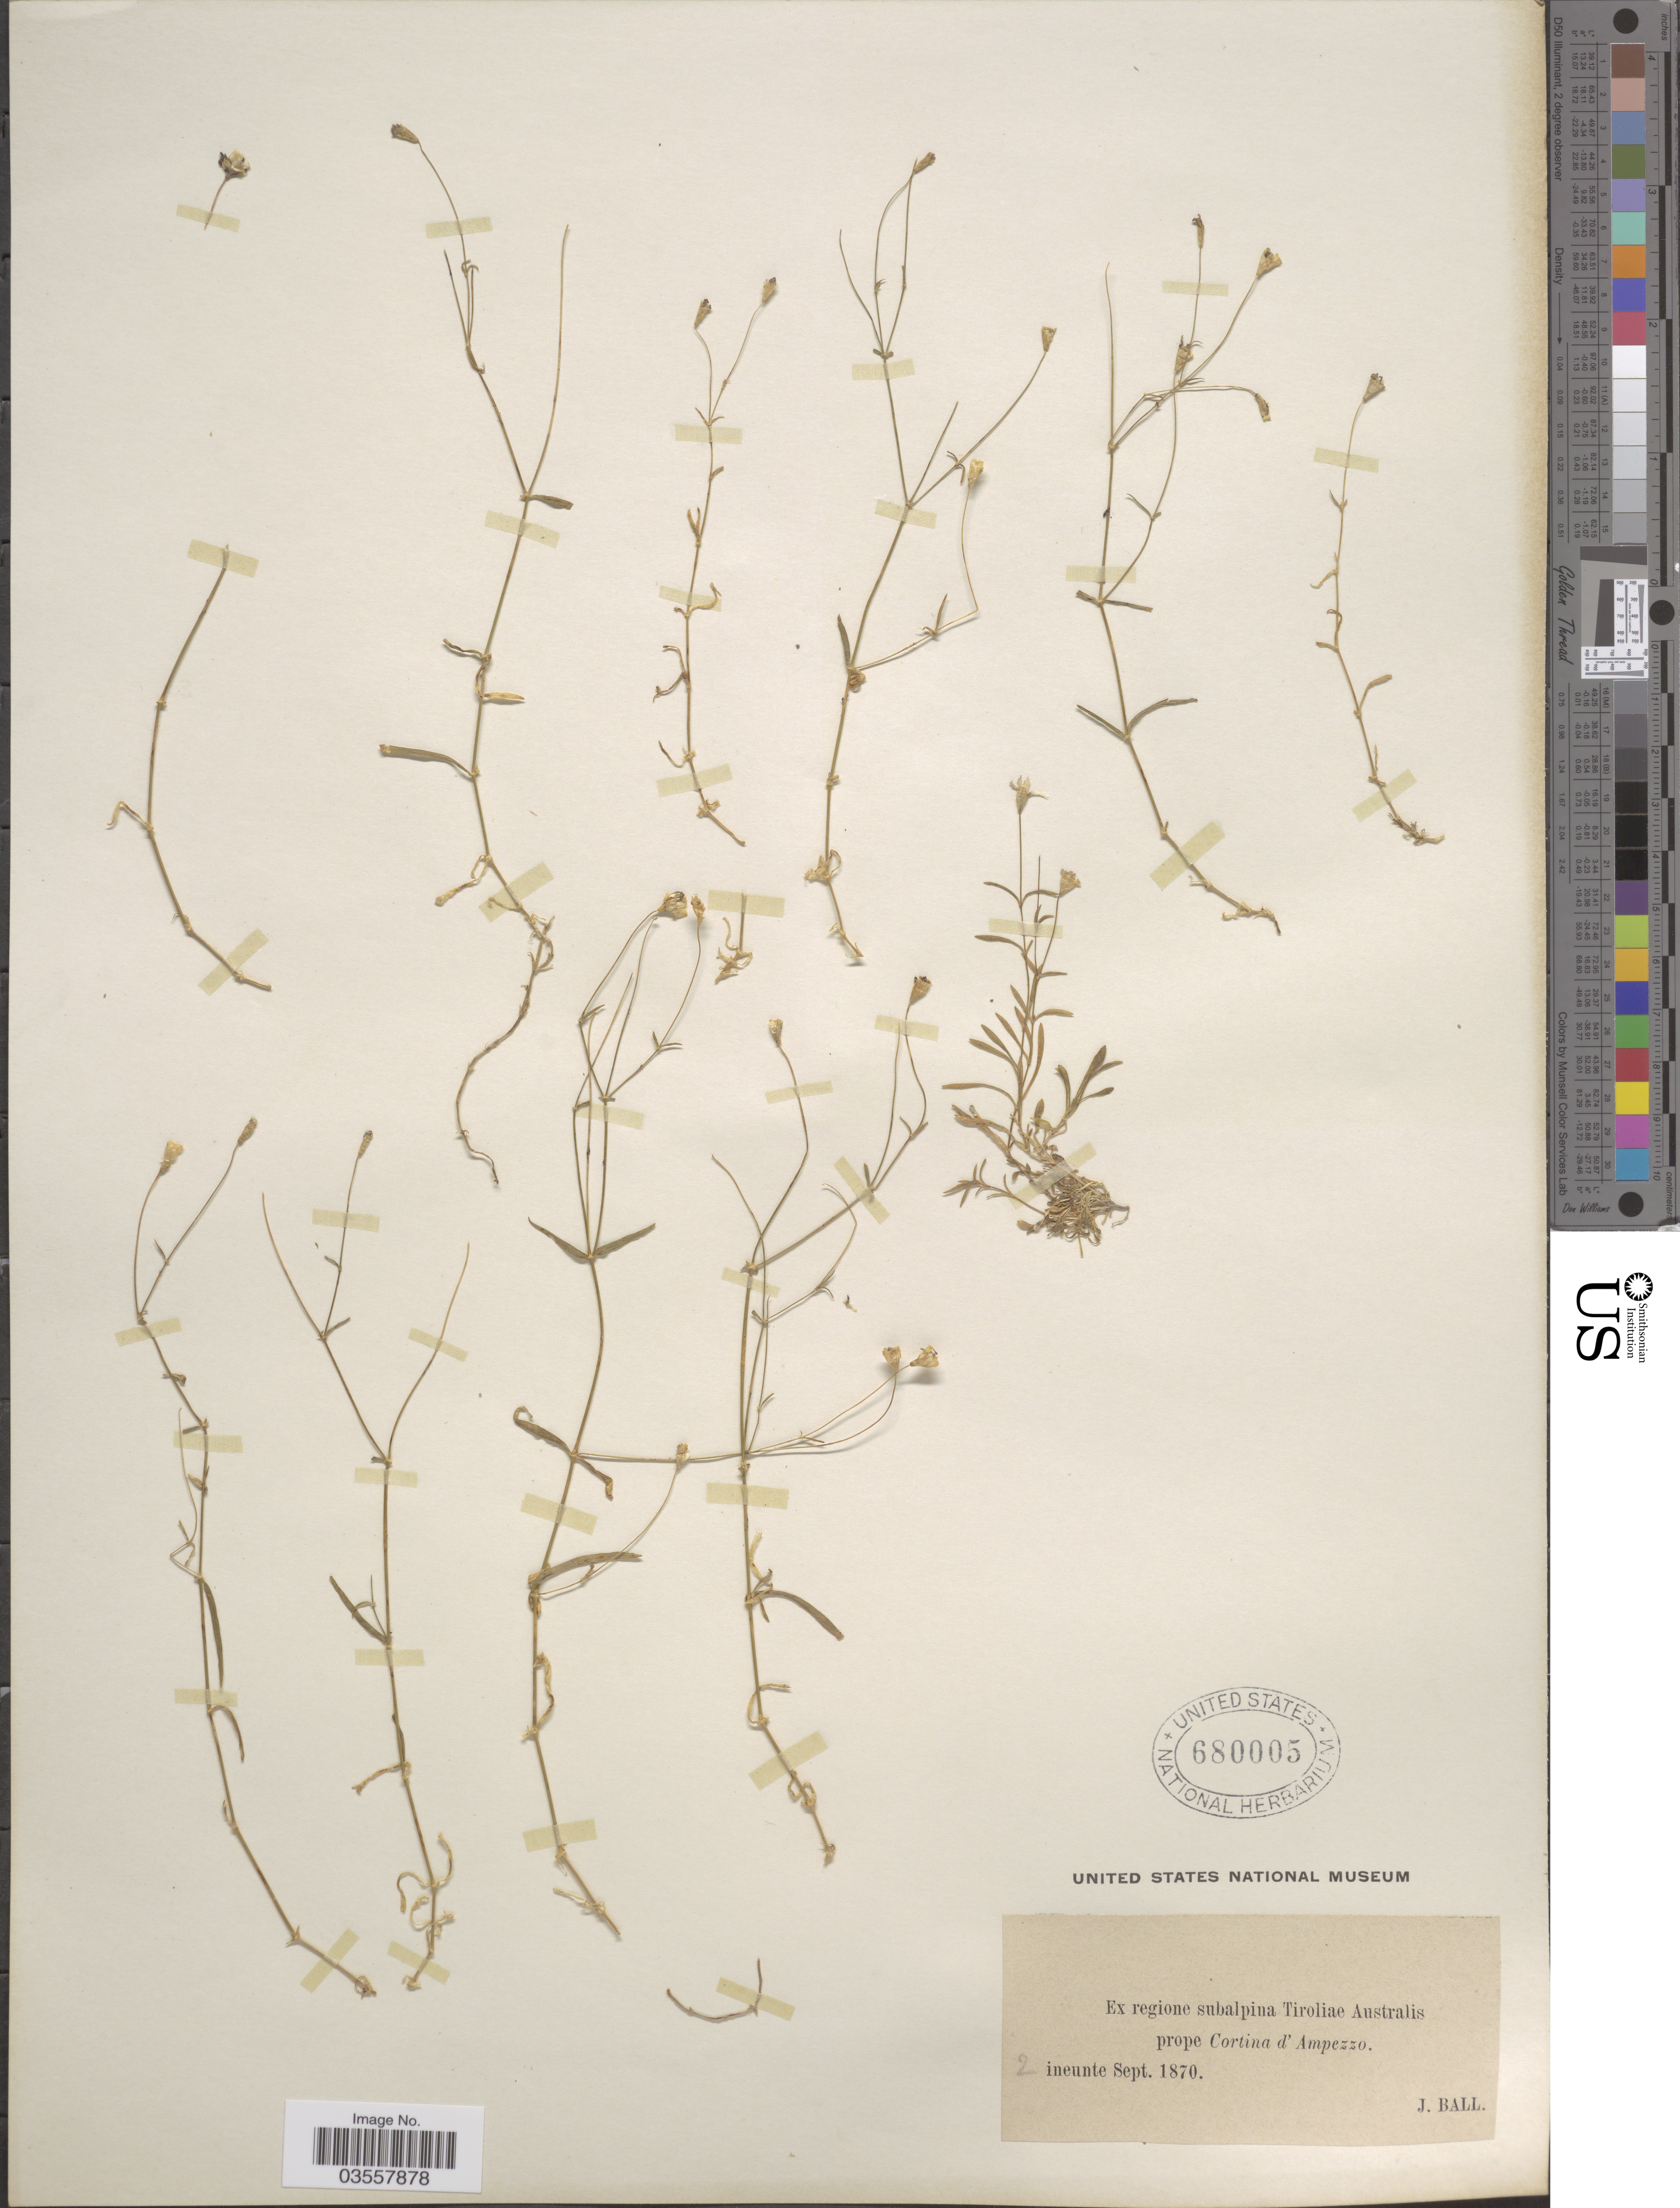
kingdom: Plantae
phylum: Tracheophyta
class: Magnoliopsida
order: Caryophyllales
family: Caryophyllaceae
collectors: J. Ball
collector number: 2?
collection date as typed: ineunte Sept. 1870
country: Italy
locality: Ex regione subalpine Tiroliae Australis prope Cortina d' Ampezzo.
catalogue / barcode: US 680005